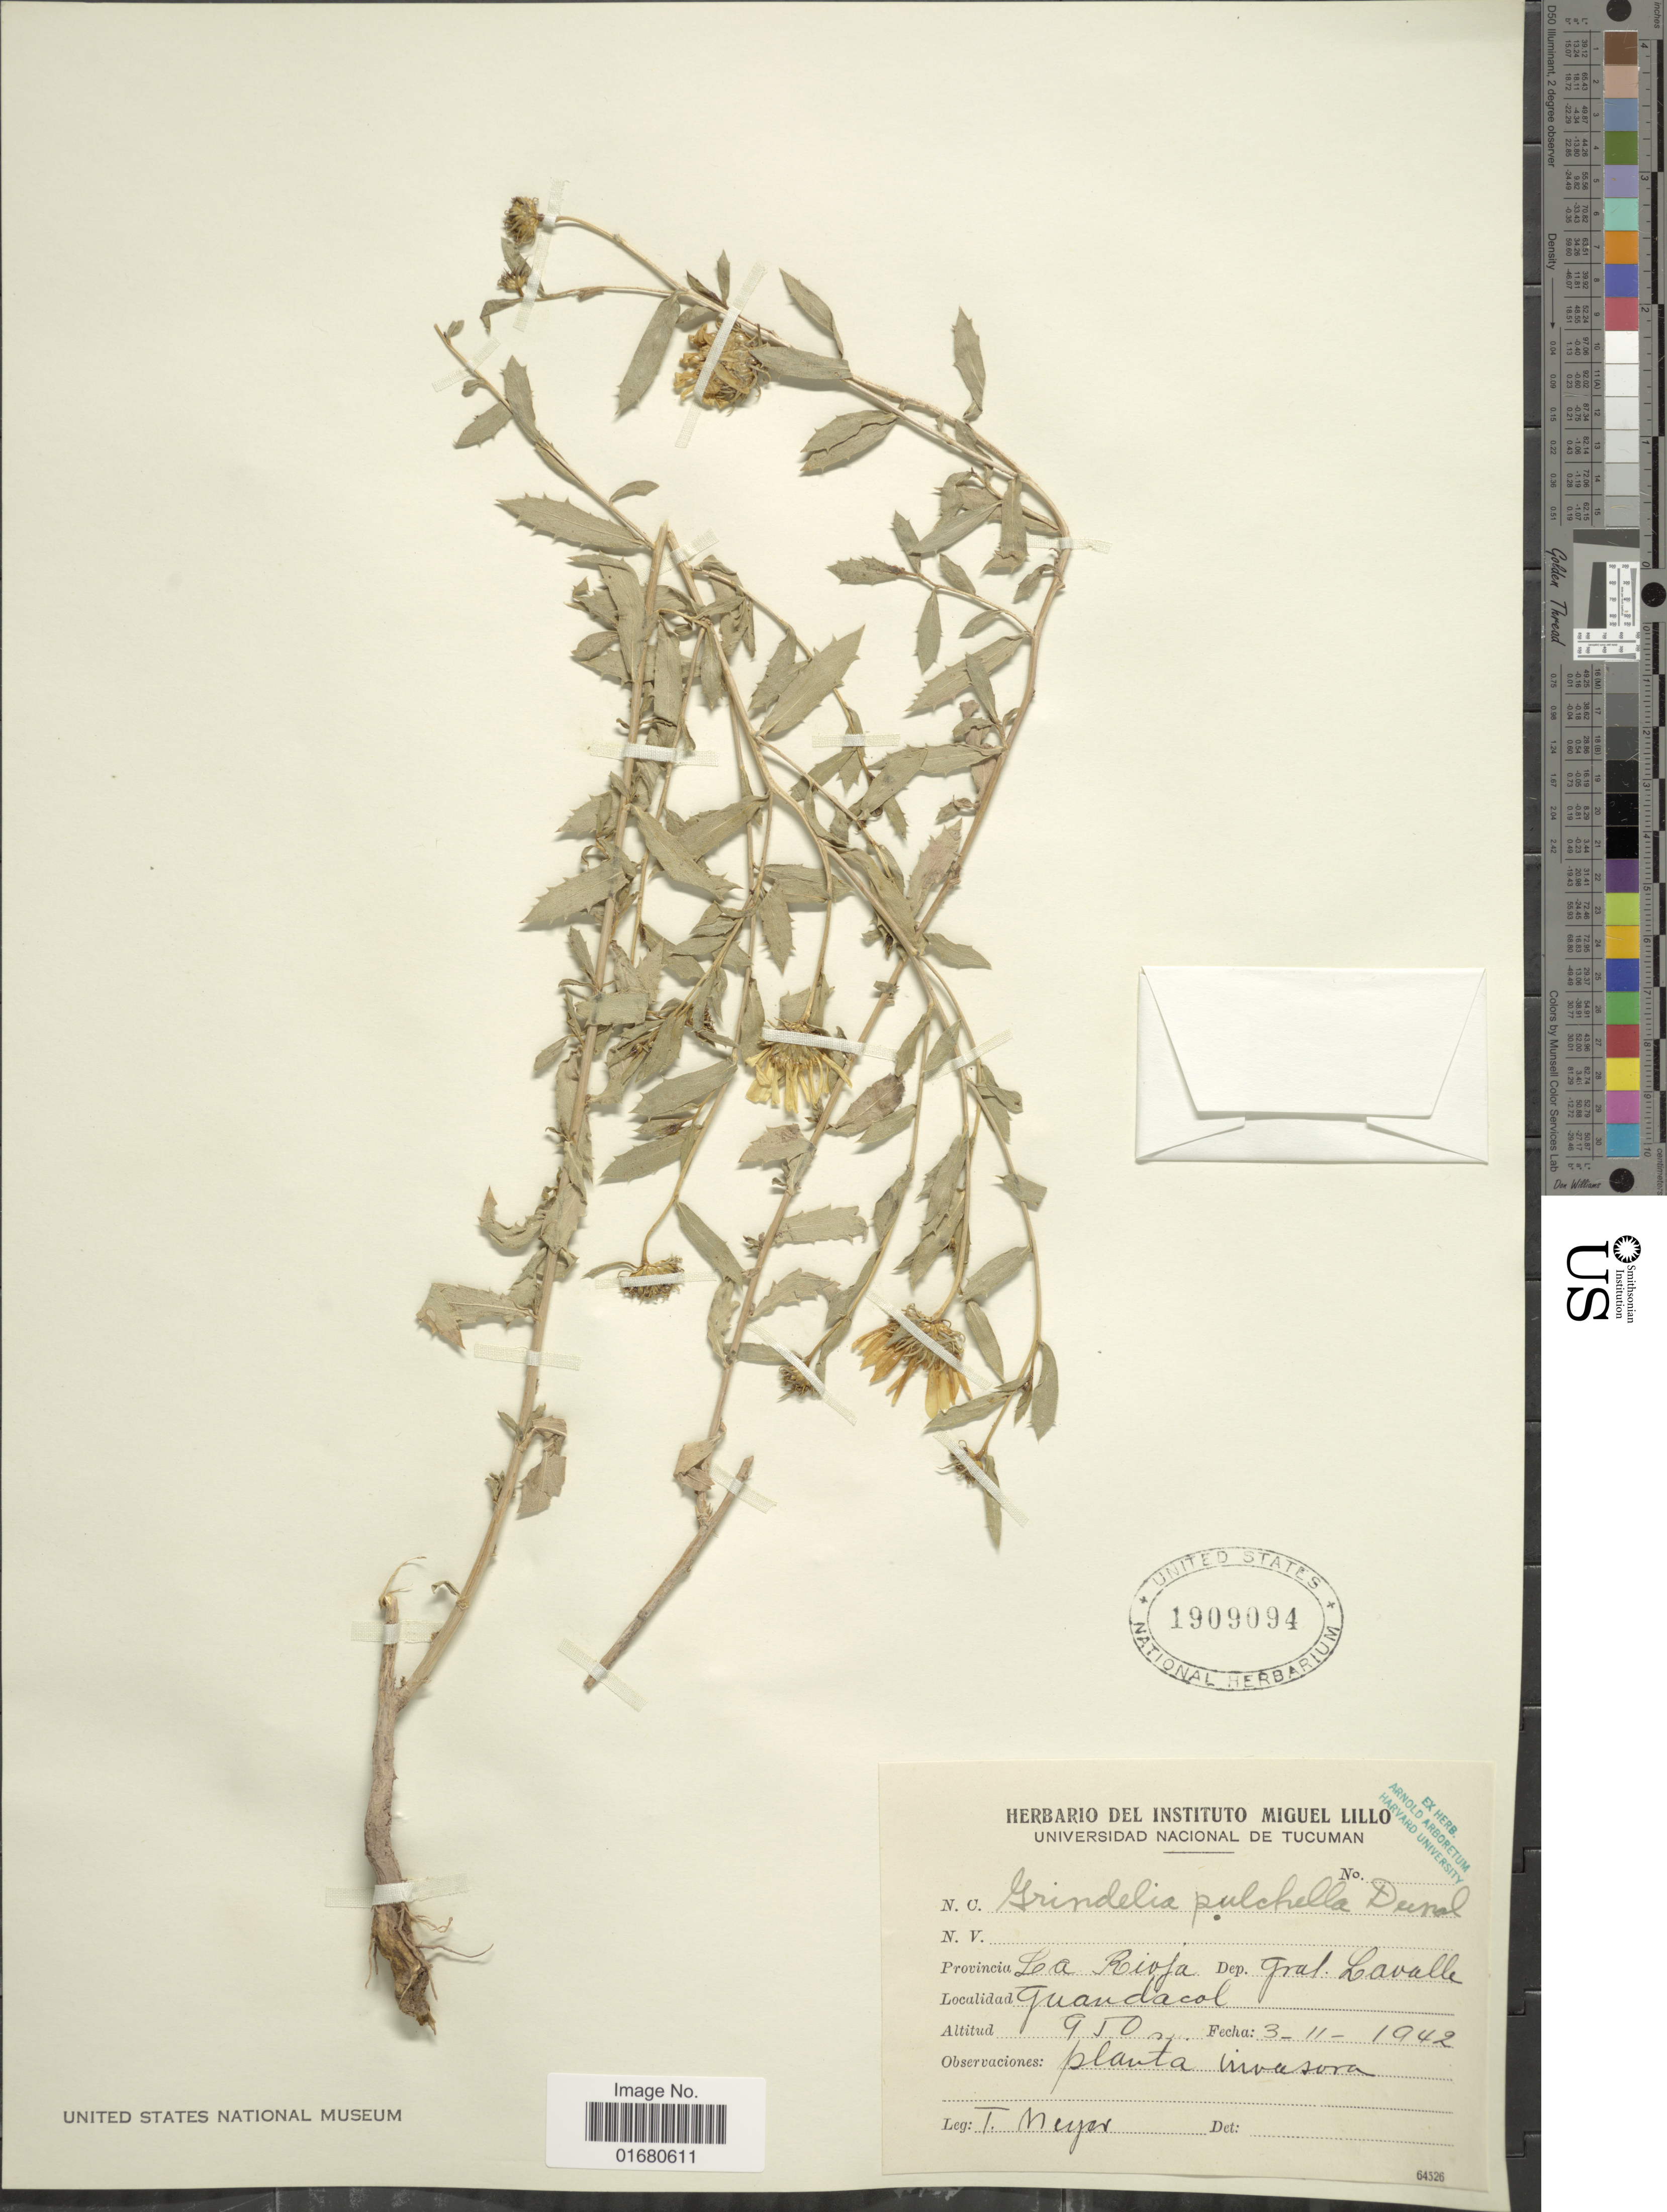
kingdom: Plantae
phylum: Tracheophyta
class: Magnoliopsida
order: Asterales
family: Asteraceae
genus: Grindelia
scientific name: Grindelia pulchella var. pulchella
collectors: T. Meyer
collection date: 1942-11-03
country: Argentina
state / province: La Rioja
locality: Dep. Gral. Lavalle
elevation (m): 950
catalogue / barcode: US 1909094